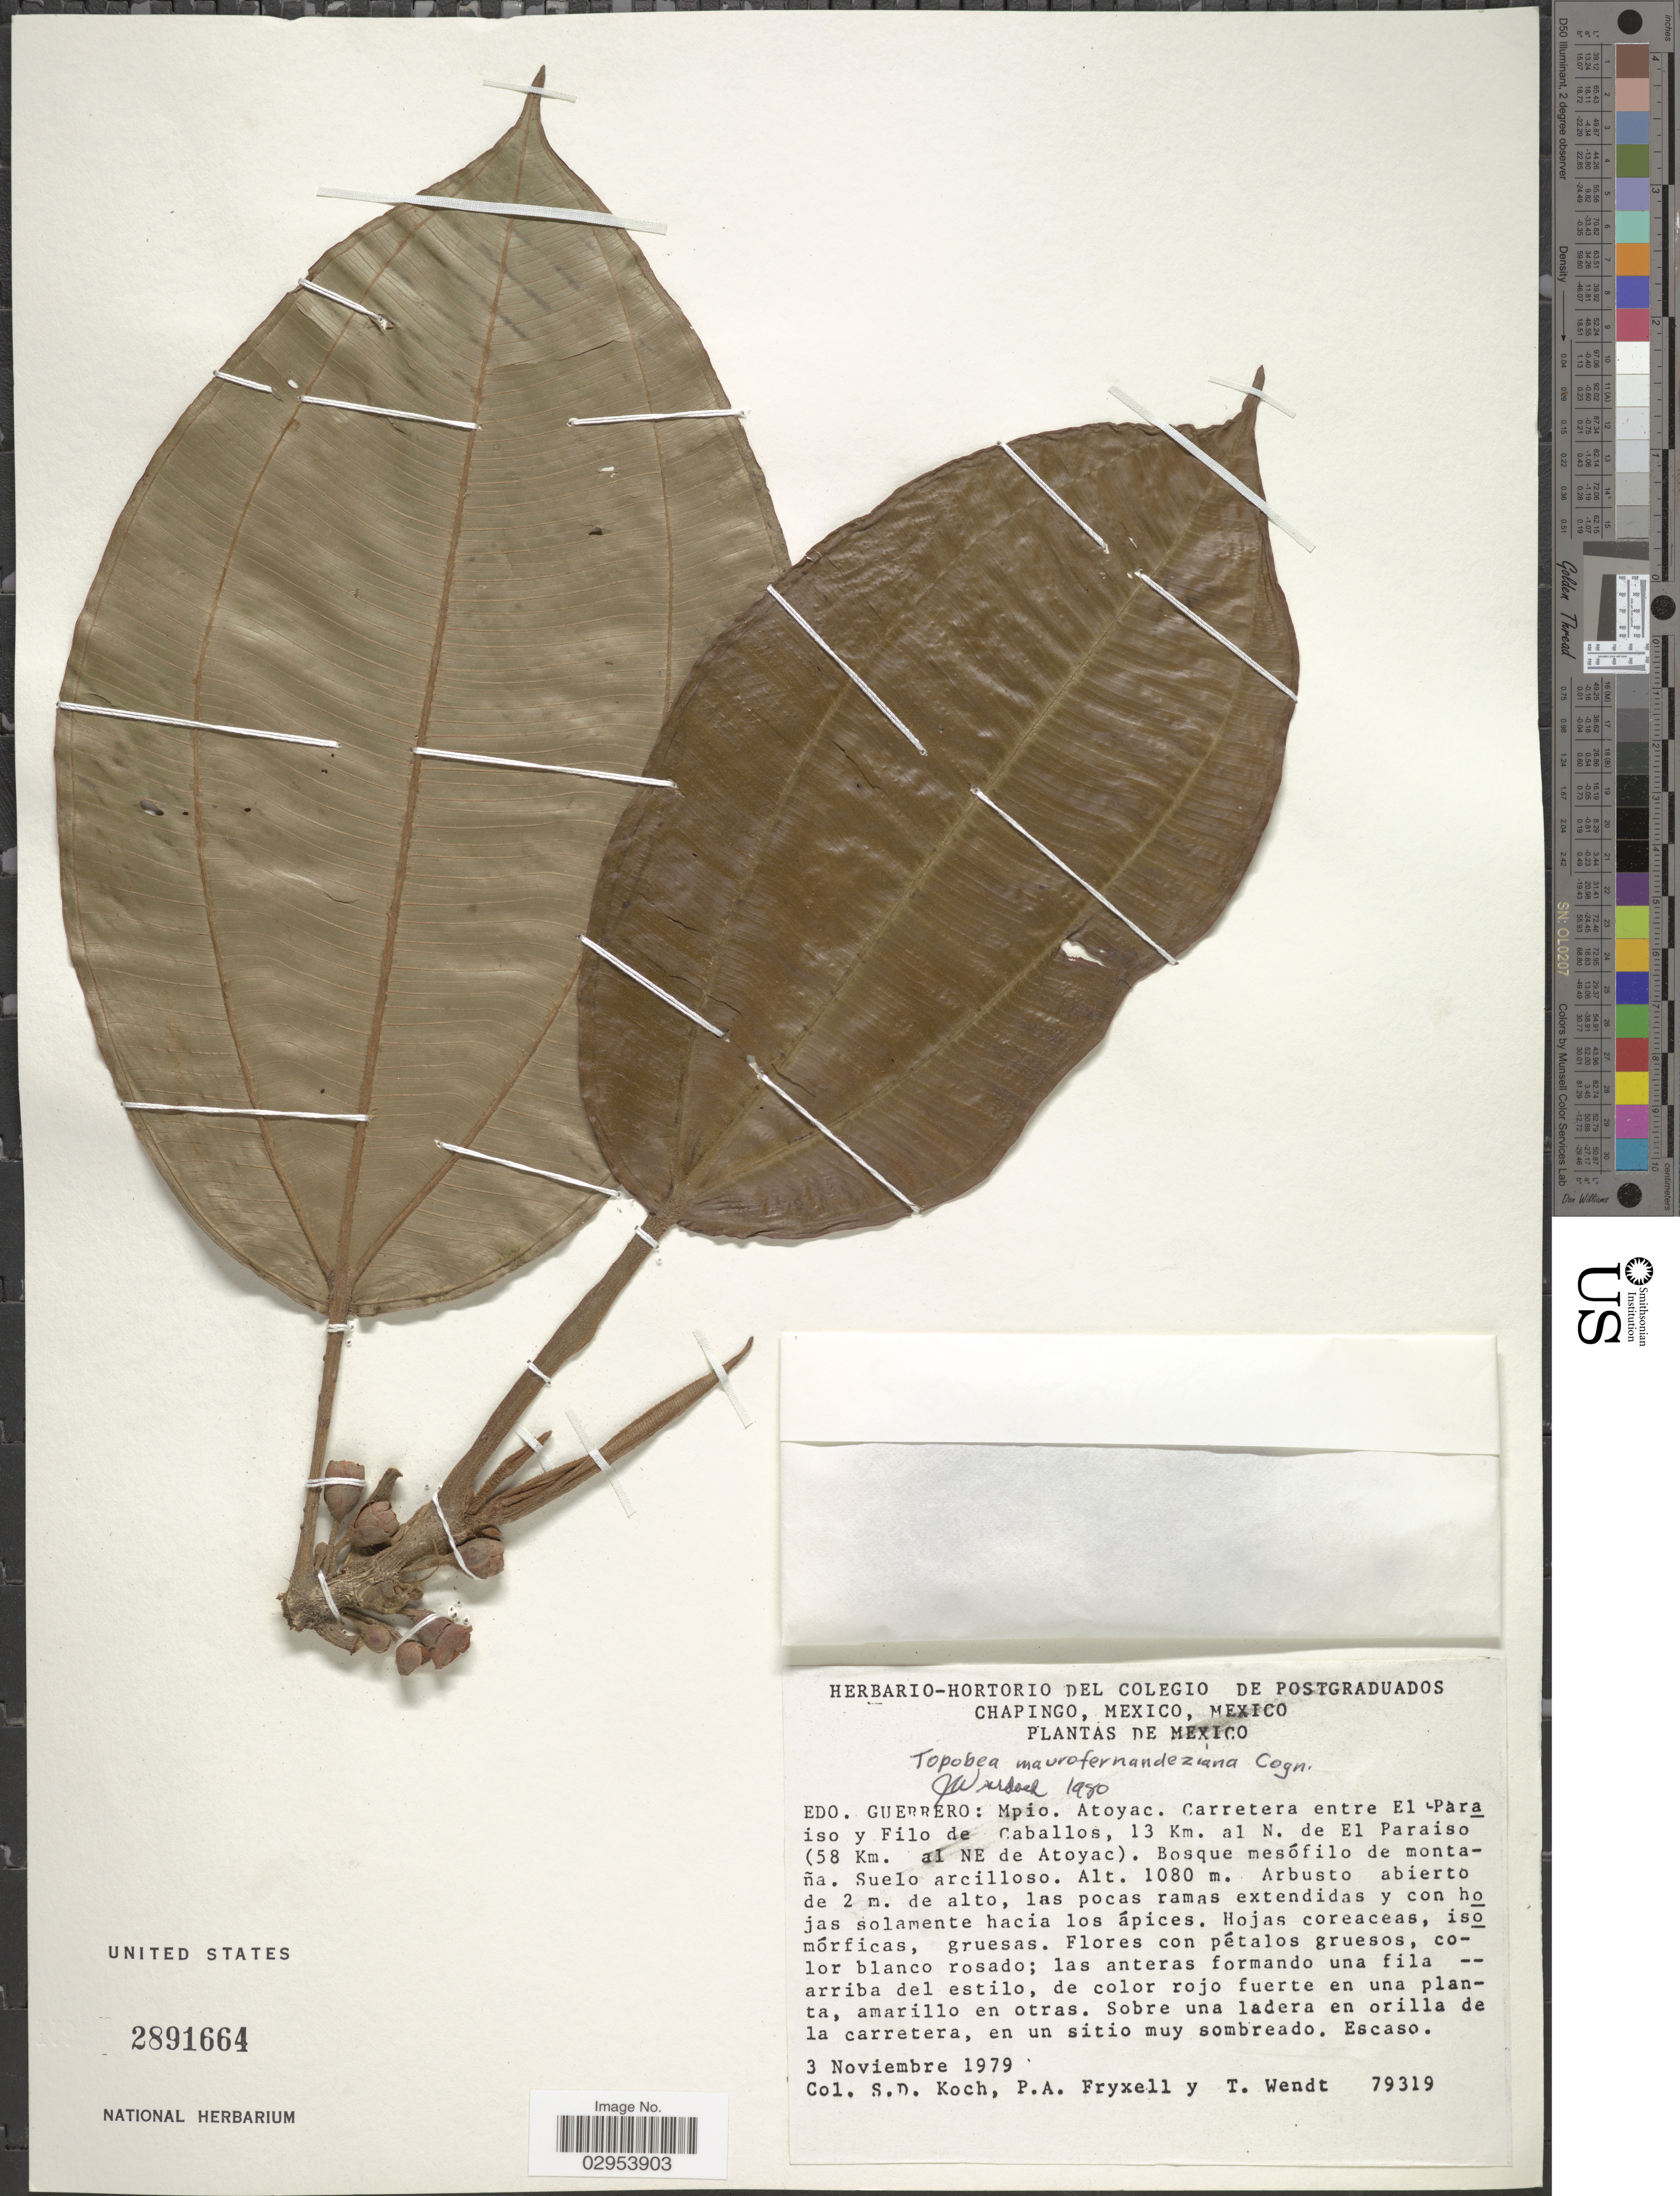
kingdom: Plantae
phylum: Tracheophyta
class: Magnoliopsida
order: Myrtales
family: Melastomataceae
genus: Topobea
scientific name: Topobea maurofernandeziana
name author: Cogn.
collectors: S. Koch, P. A. Fryxell & T. L. Wendt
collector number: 79319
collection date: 1979-11-03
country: Mexico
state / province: Guerrero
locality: Mpio. Atoyac. Carretera entre El Paraiso y Filo de Caballos, 13 Km. al N. de El Paraiso (58 Km. al NE de Atoyac).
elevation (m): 1080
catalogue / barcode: US 2891664